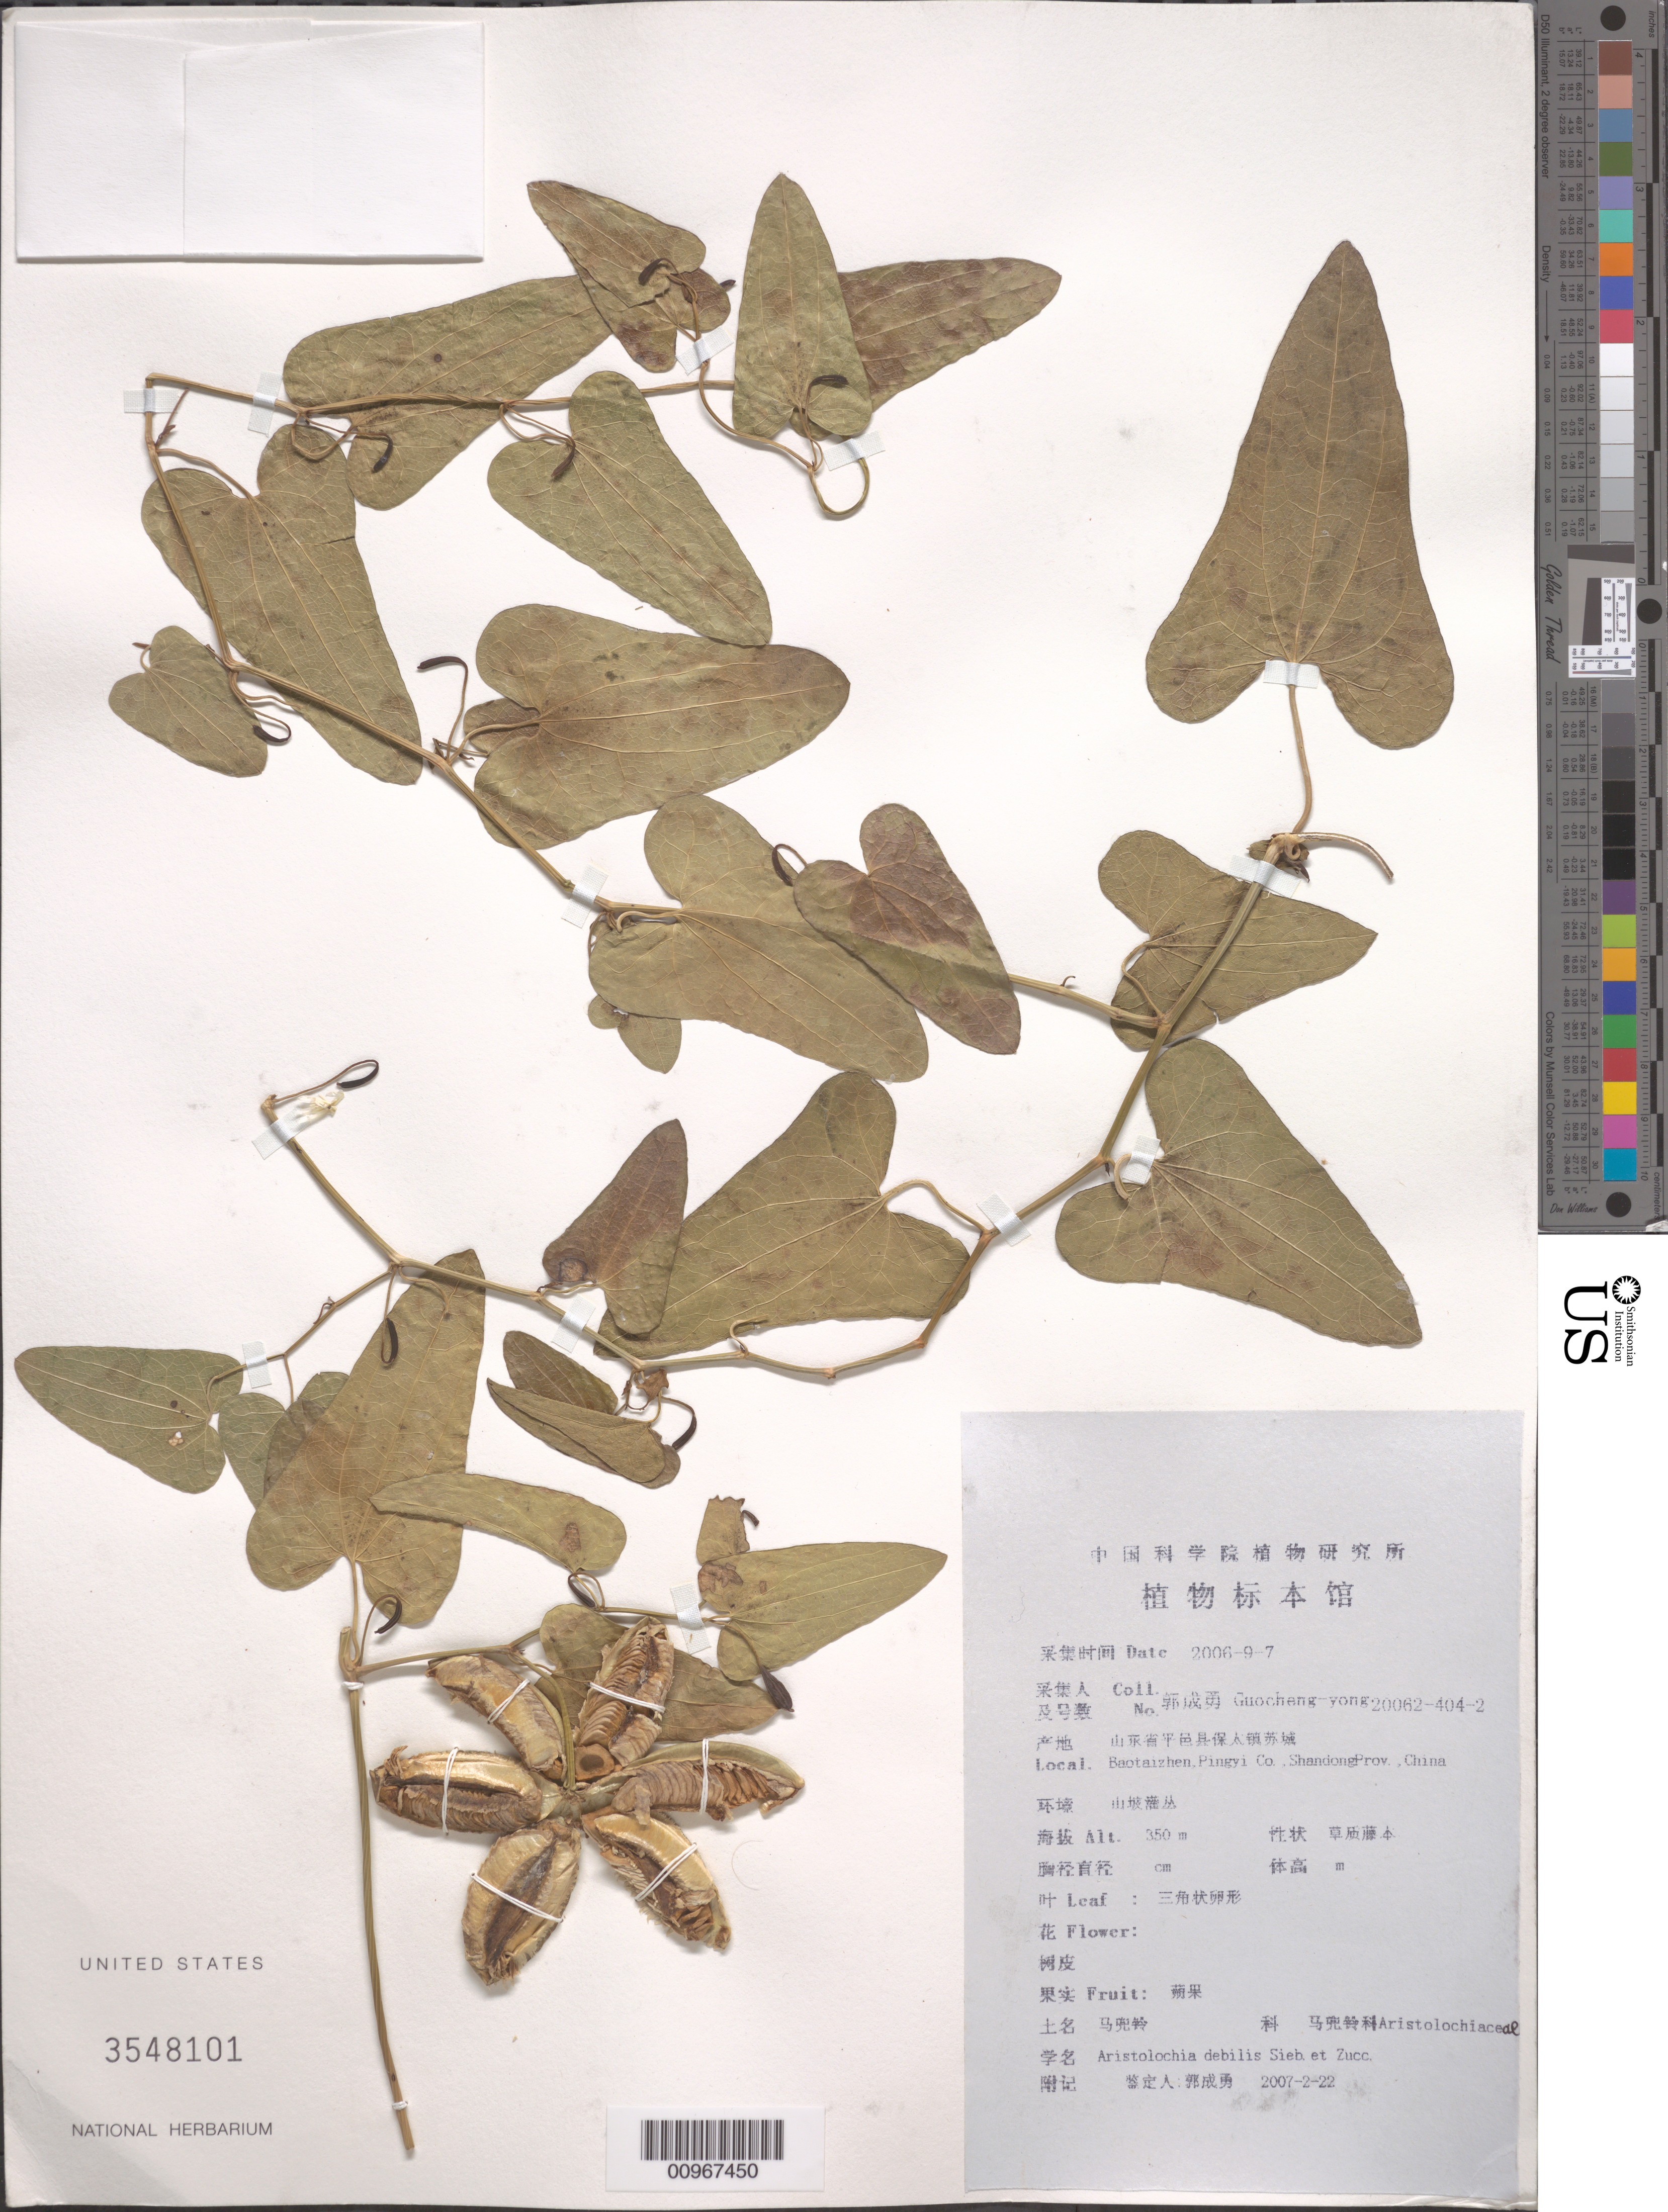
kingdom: Plantae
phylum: Tracheophyta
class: Magnoliopsida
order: Piperales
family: Aristolochiaceae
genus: Aristolochia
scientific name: Aristolochia debilis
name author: Siebold & Zucc.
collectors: Guo cheng-yong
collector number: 20062-404-2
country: China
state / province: Shandong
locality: Baotaizhen, Pingyi Co.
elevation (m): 350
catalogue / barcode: US 3548101